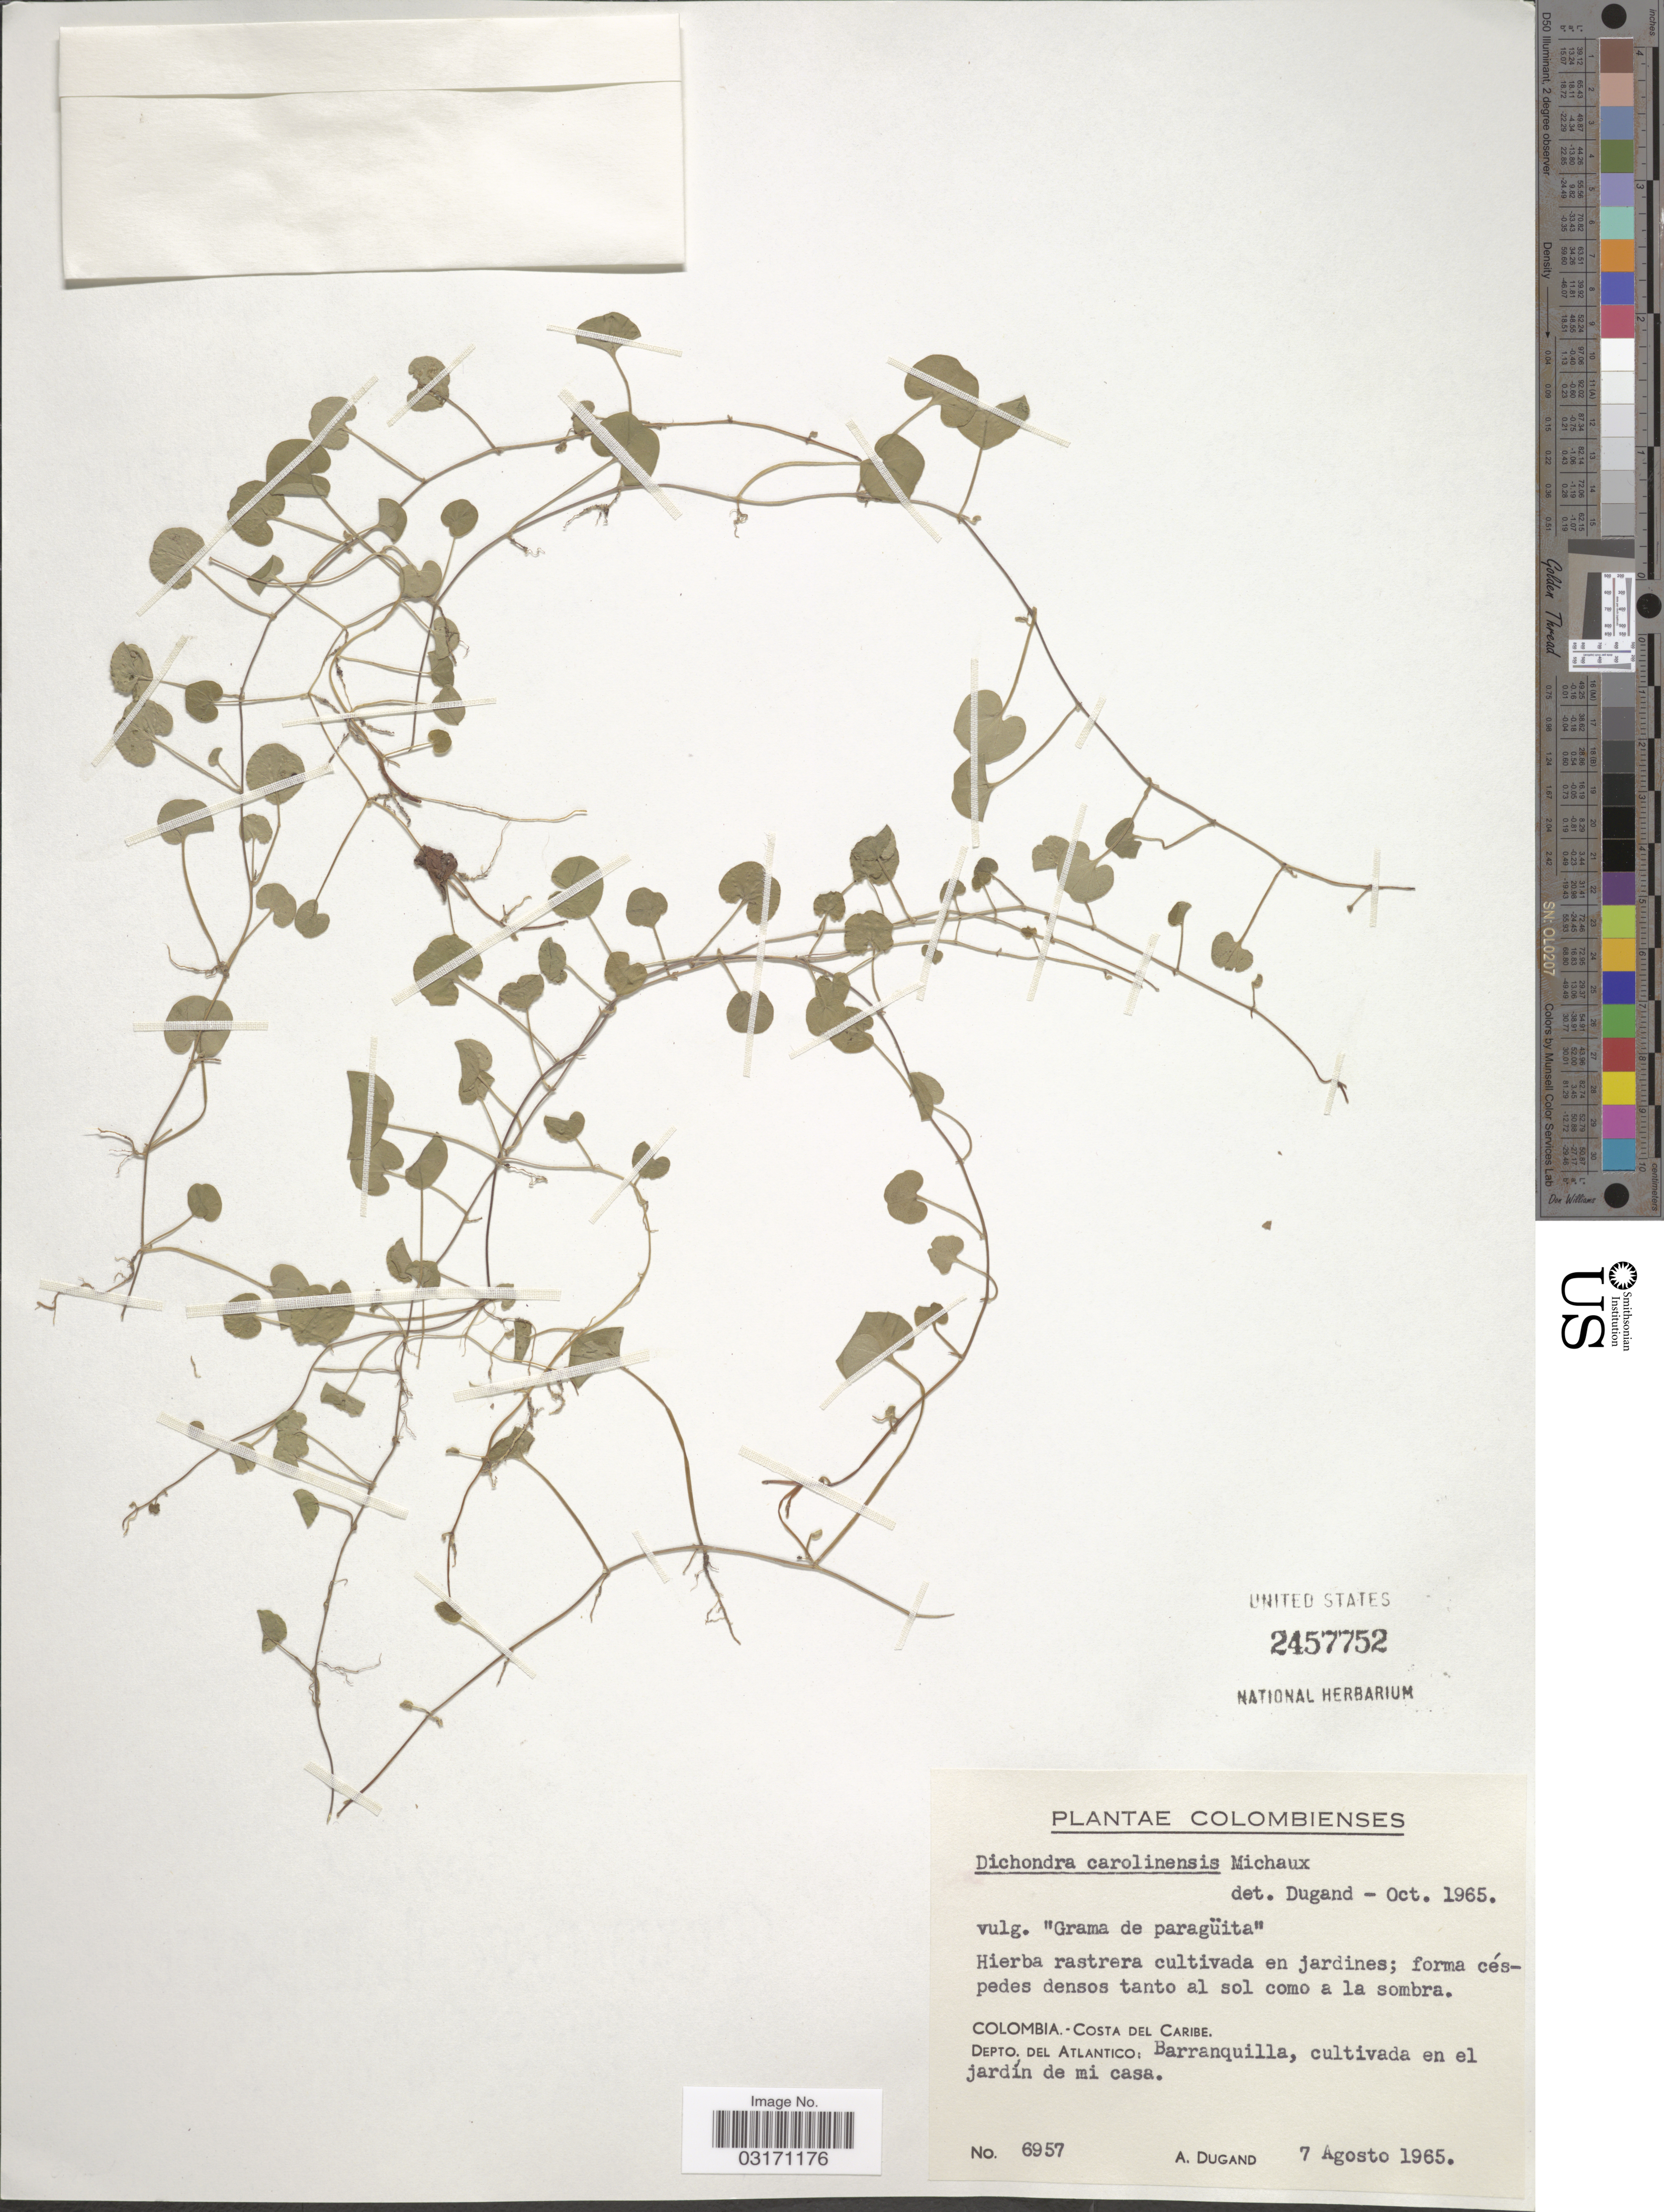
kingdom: Plantae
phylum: Tracheophyta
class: Magnoliopsida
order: Solanales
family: Convolvulaceae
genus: Dichondra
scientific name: Dichondra carolinensis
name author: Michx.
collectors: A. Dugand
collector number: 6957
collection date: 1965-08-07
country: Colombia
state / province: Atlántico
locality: Costa del Caribe. Depto. del Atlantico: Barranquilla, cultivada en el jardín de mi casa.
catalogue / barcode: US 2457752